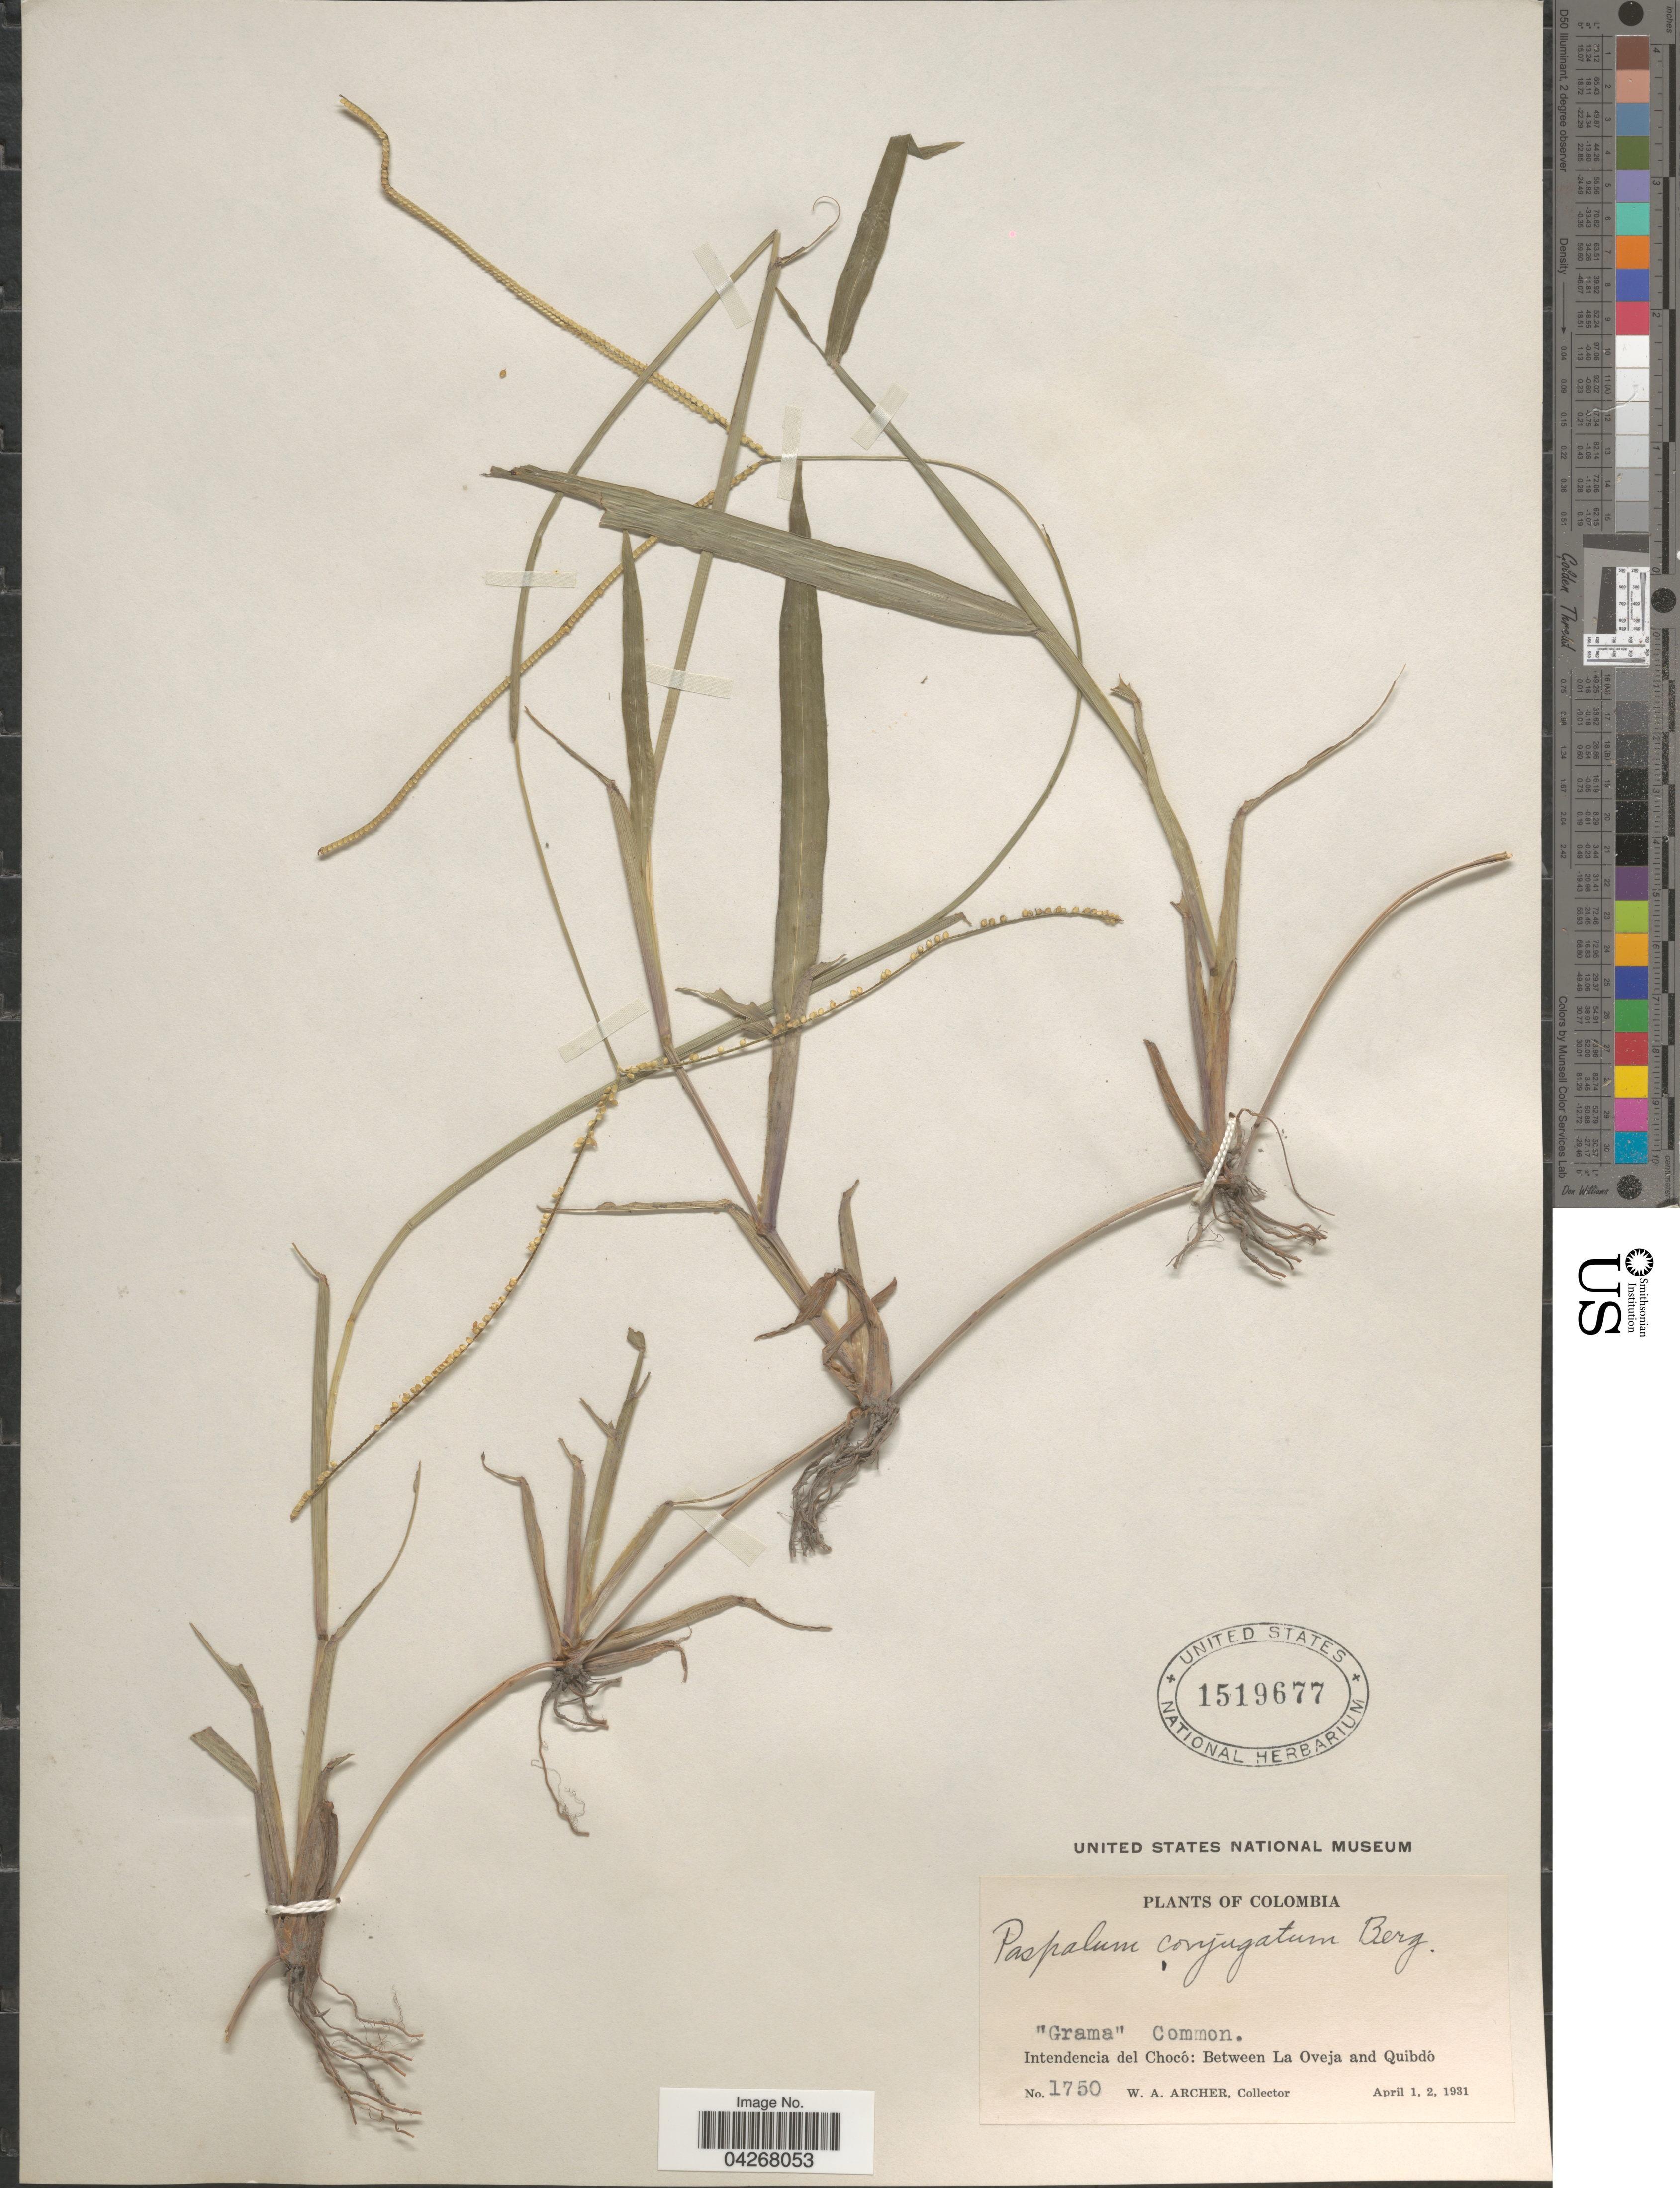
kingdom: Plantae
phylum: Tracheophyta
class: Liliopsida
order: Poales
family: Poaceae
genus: Paspalum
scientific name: Paspalum conjugatum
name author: P.J. Bergius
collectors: W. Archer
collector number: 1750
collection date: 1931-04-01/1931-04-02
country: Colombia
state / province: Chocó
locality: Common. Intendencia del Chocó: Between La Oveja and Quibdó.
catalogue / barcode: US 1519677